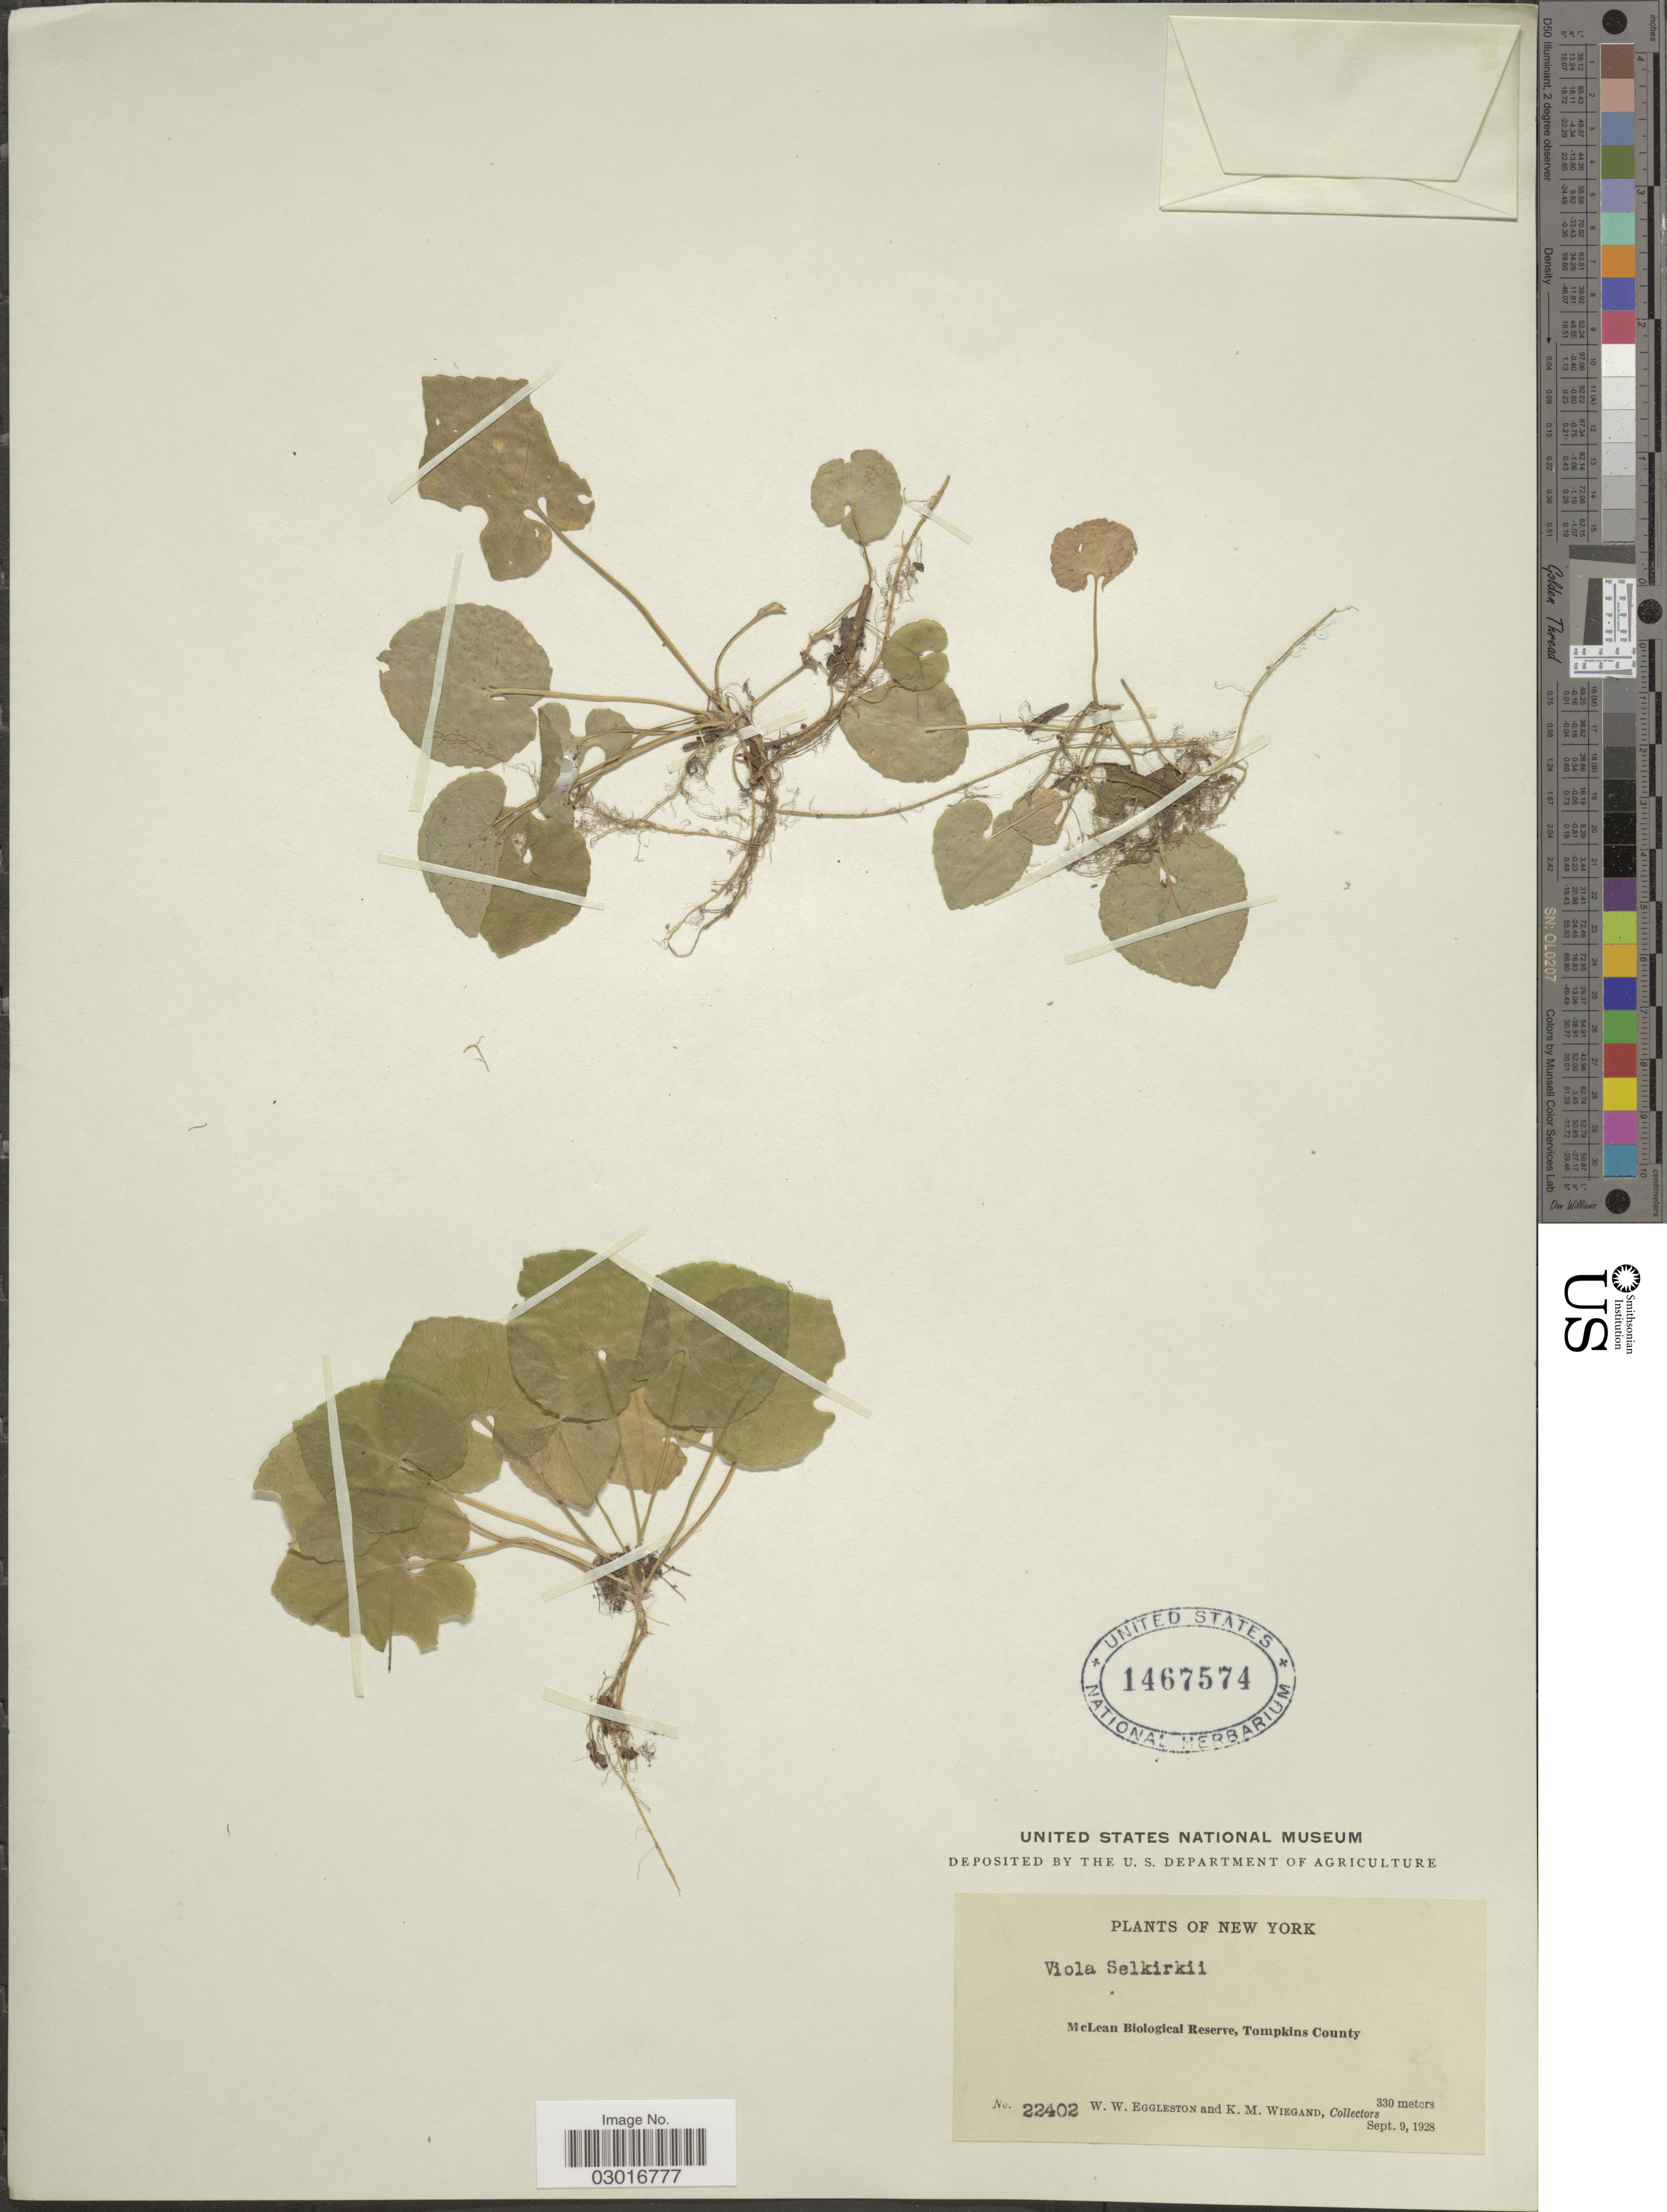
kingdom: Plantae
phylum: Tracheophyta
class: Magnoliopsida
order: Malpighiales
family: Violaceae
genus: Viola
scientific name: Viola selkirkii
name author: Pursh ex Goldie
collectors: W. W. Eggleston & K. M. Wiegand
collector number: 22402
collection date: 1928-09-09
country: United States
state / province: New York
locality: McLean Biological Reserve, Tompkins County.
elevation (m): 330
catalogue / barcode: US 1467574